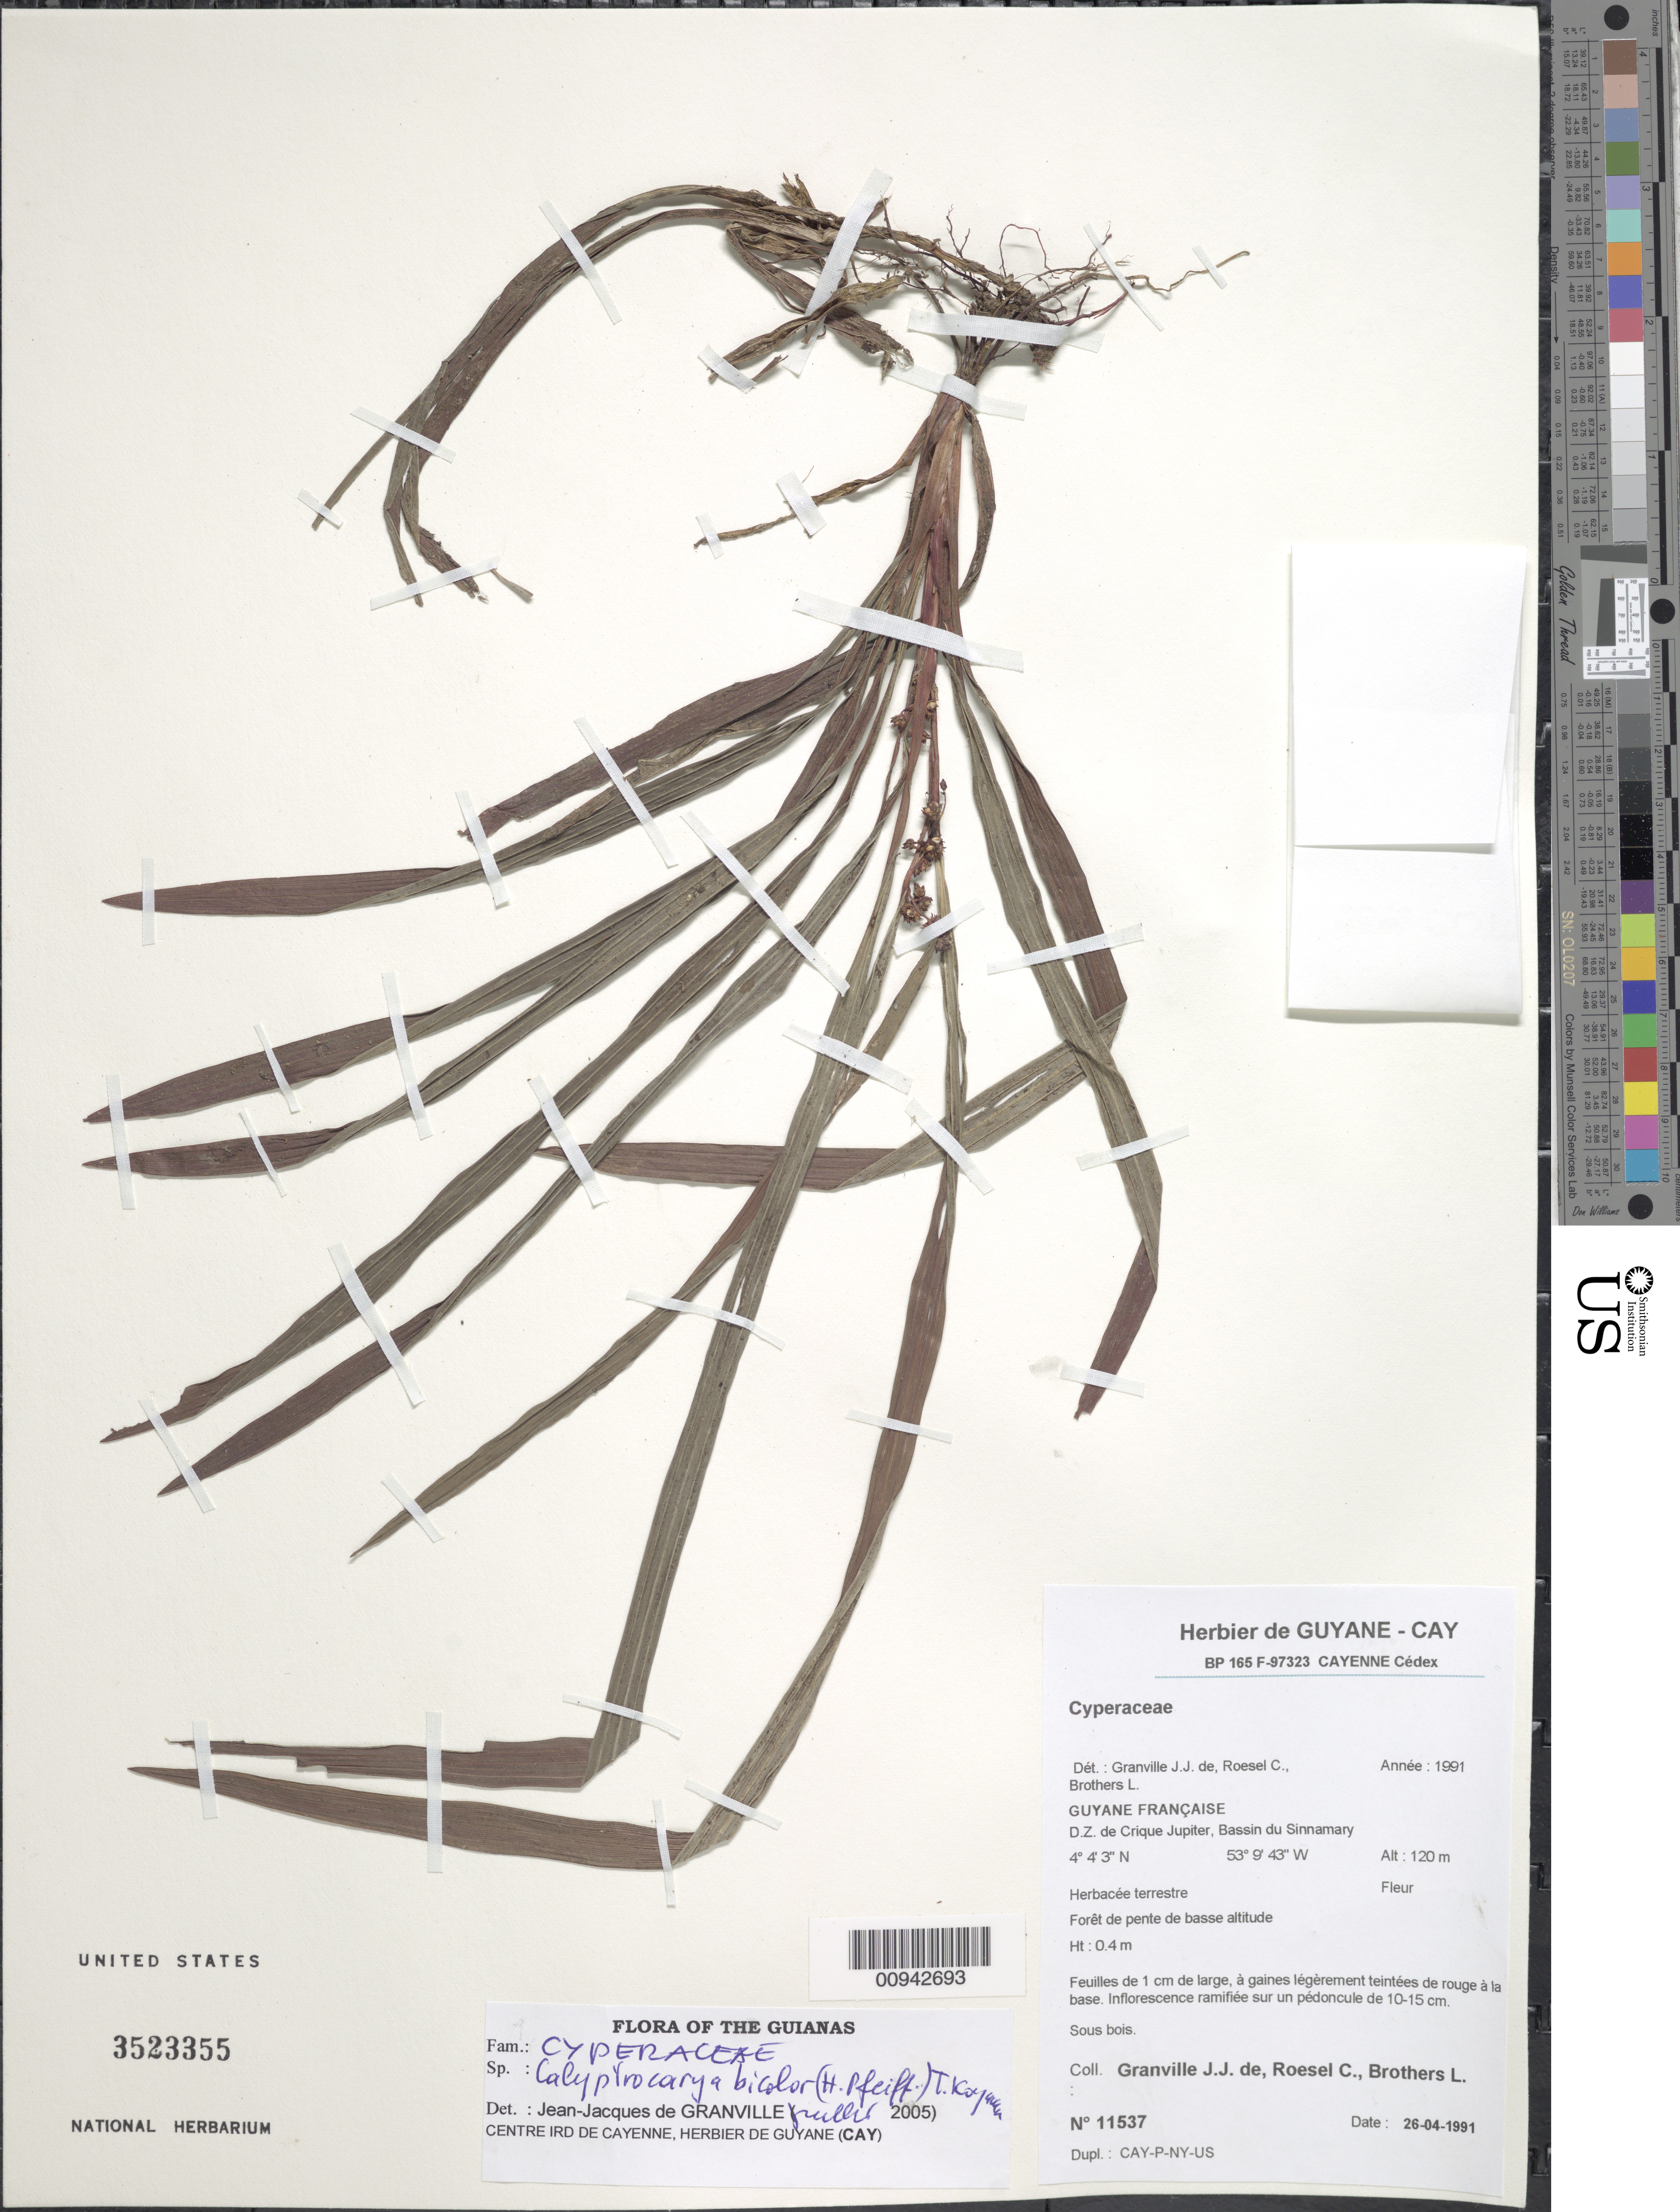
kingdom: Plantae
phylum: Tracheophyta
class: Liliopsida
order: Poales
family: Cyperaceae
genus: Calyptrocarya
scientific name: Calyptrocarya bicolor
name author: (H. Pfeiff.) T. Koyama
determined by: Granville, J. J. de, (CAY), Institut de Recherche pour le Developpement (IRD) (FRENCH GUIANA)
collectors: J.-J. de Granville, C. S. Roesel & L. Brothers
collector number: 11537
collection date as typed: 26-Apr-91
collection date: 1991-04-26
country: French Guiana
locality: D.Z. de Crique Jupiter, Bassin du Sinnamary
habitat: Foret de pente de basse altitude. Sous bois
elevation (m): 120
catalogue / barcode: US 3523355